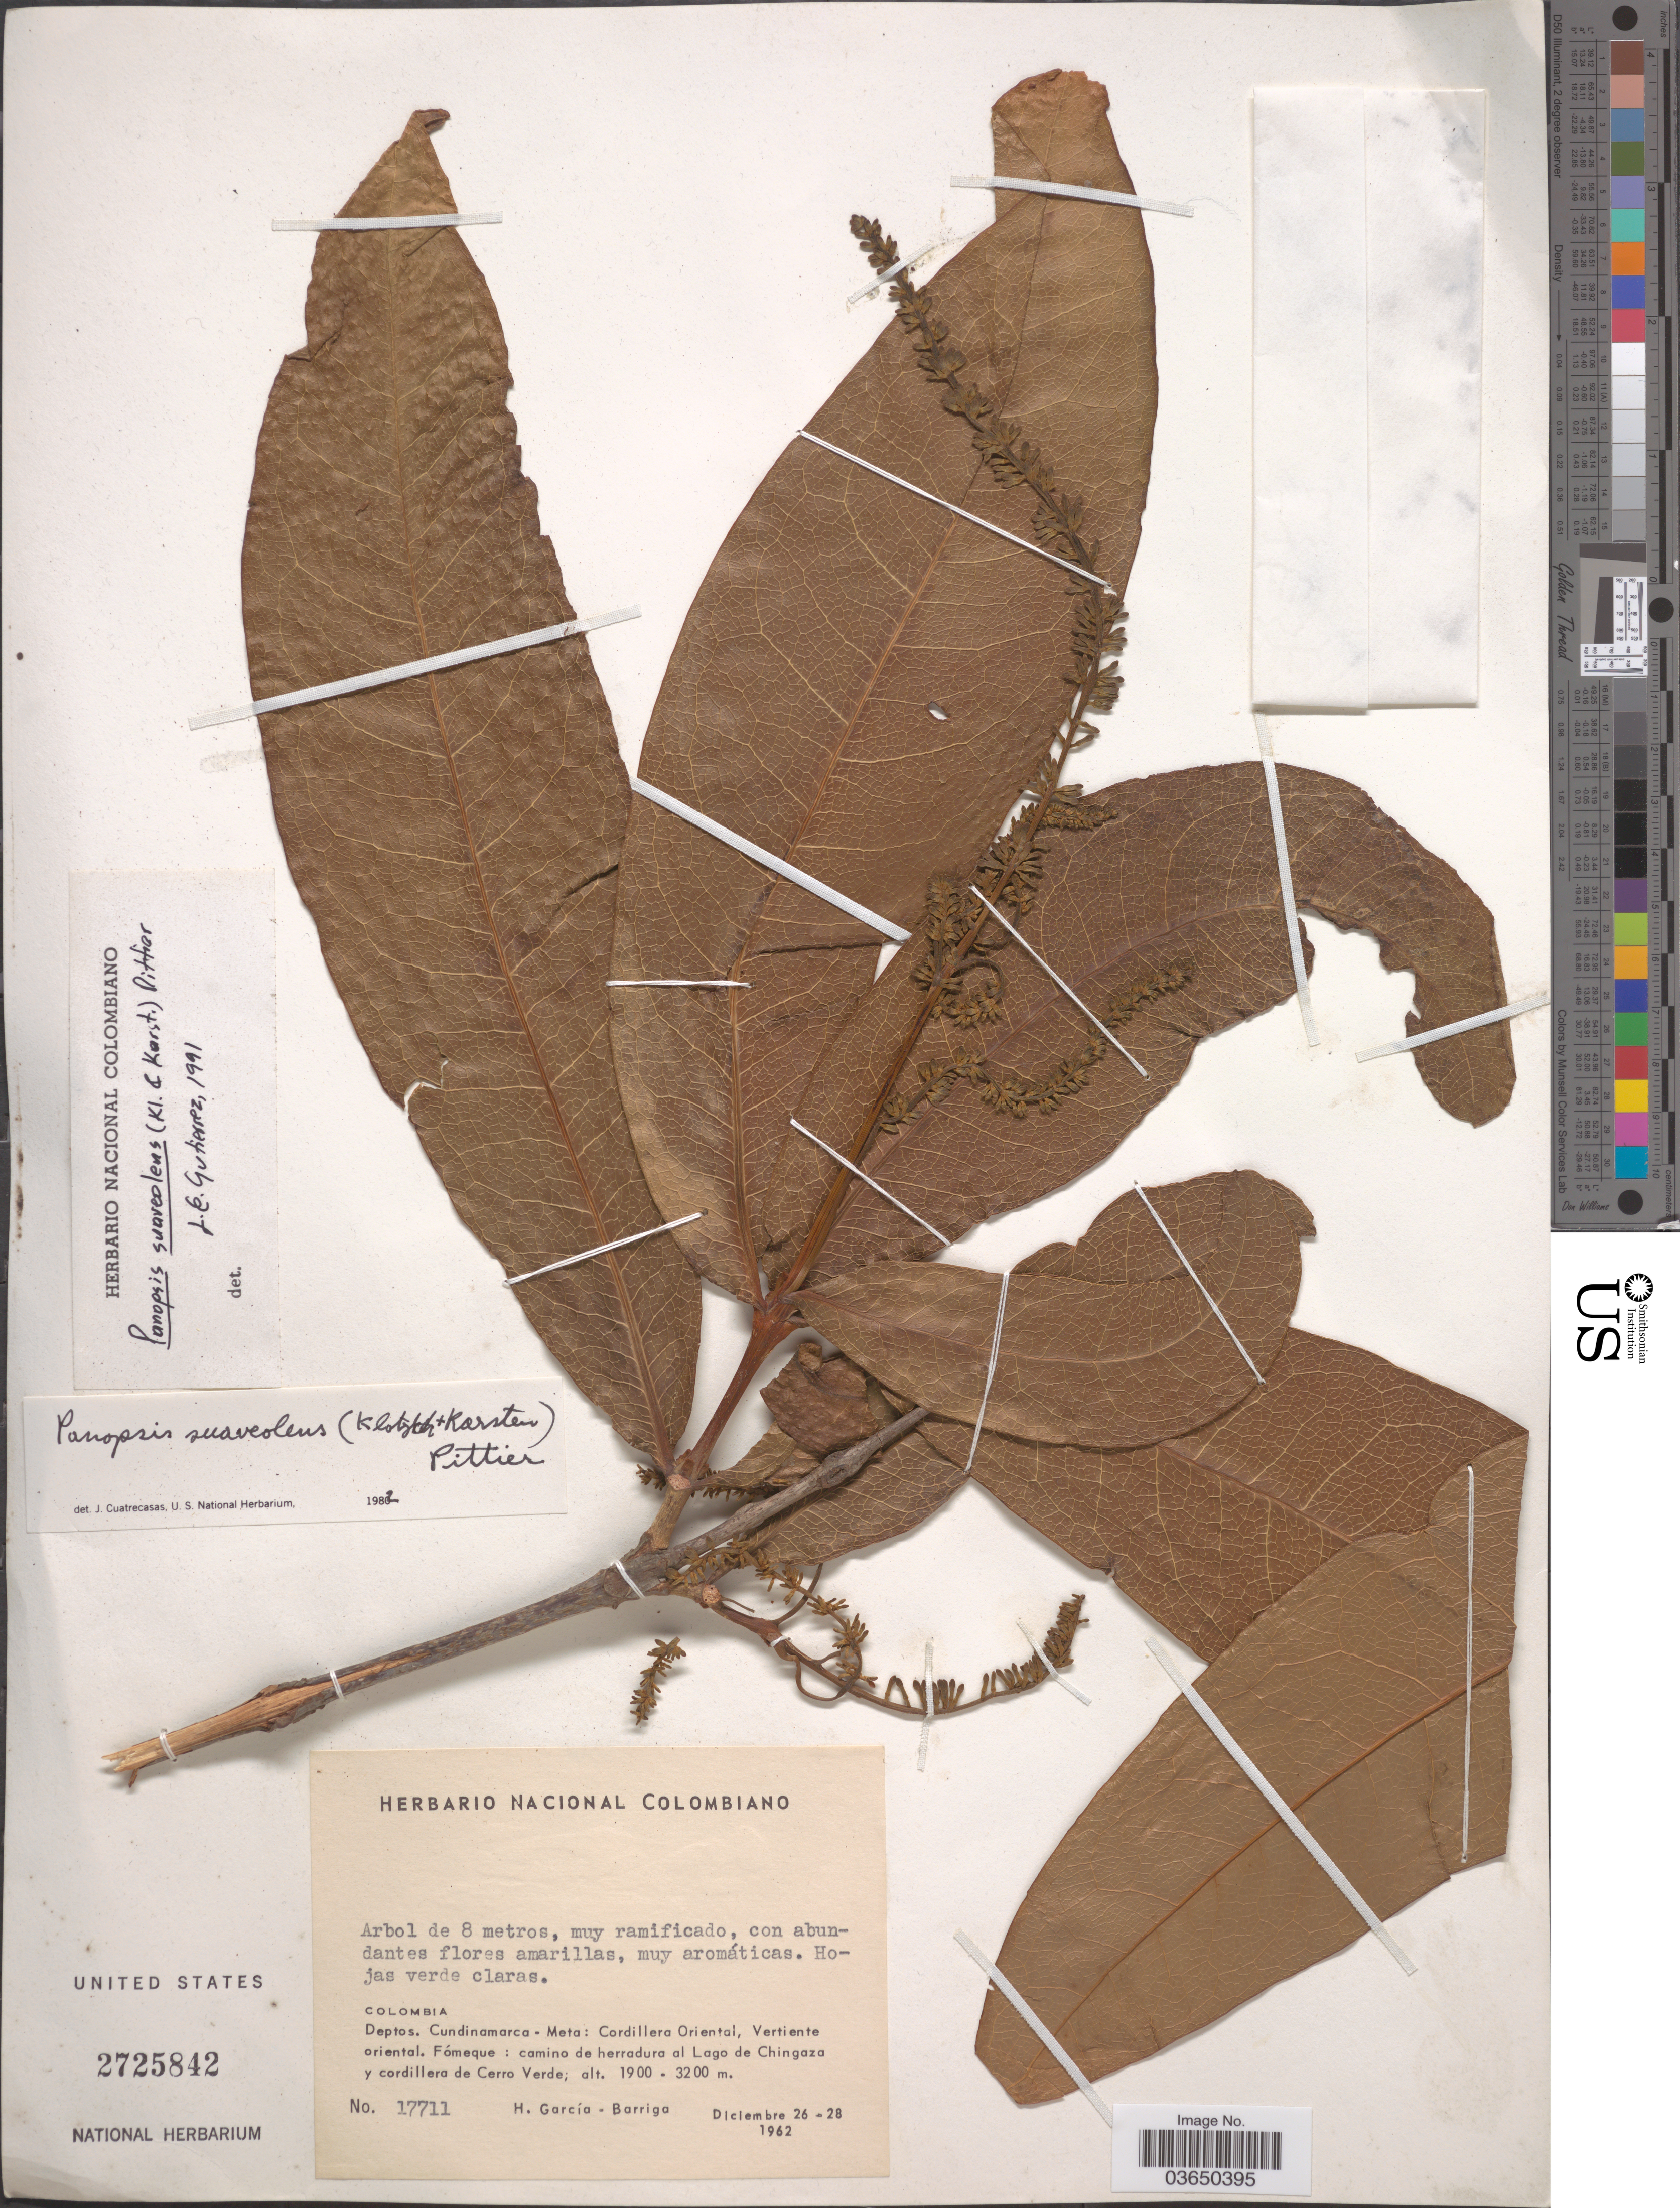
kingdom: Plantae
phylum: Tracheophyta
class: Magnoliopsida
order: Proteales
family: Proteaceae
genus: Panopsis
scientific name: Panopsis suaveolens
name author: (Klotzsch & H. Karst.) Pittier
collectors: H. García Barriga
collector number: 17711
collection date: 1962-12-26/1962-12-28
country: Colombia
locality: Deptos. Cundinamarca-Meta: Cordillera Oriental, Vertiente oriental. Fómeque: camino de herradura al Lago de Chingaza y cordillera de Cerro Verde.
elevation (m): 1900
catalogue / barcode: US 2725842